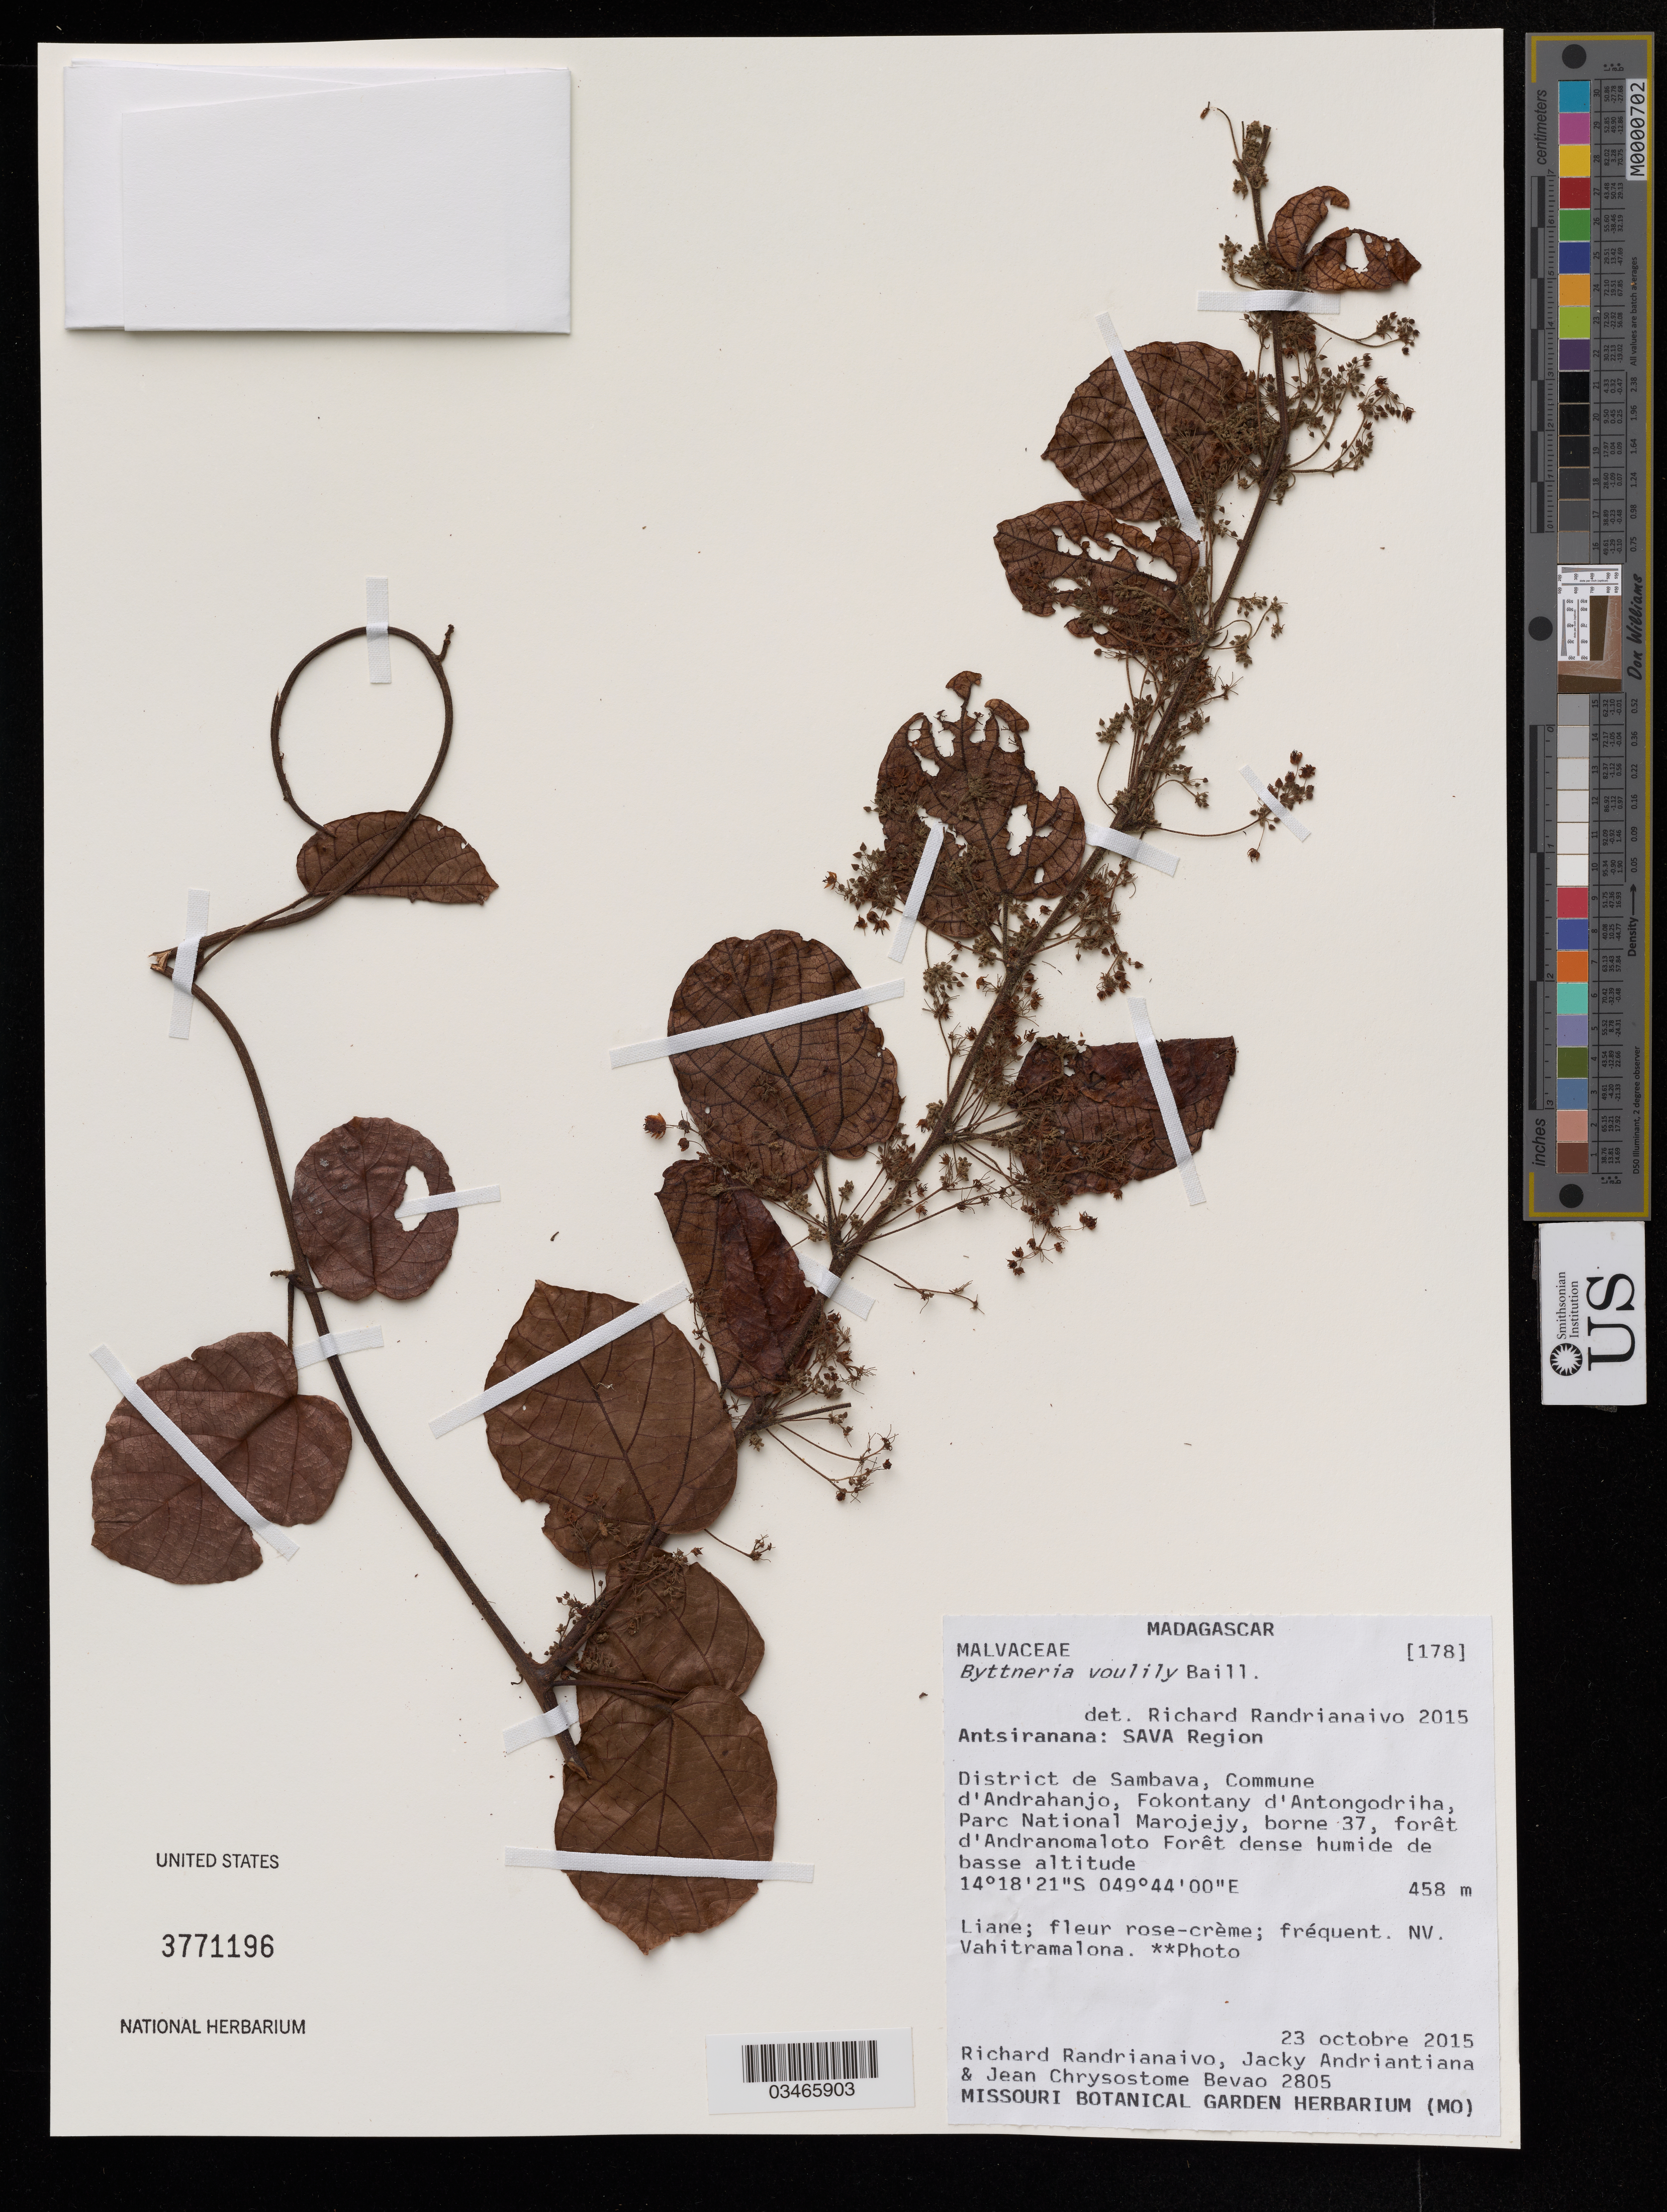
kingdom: Plantae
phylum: Tracheophyta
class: Magnoliopsida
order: Malvales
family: Malvaceae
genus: Byttneria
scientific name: Byttneria voulily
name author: Baill.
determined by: Randrianaivo, R.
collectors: R. Randrianaivo, J. Andriantiana & J. Chrysostome Bevao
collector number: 2805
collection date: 2015-10-23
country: Madagascar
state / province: Sava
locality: District de Sambava, Commune d'Andrahanjo, Fokontany d'Antongodriha, Parc National Marojejy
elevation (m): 458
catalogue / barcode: US 3771196